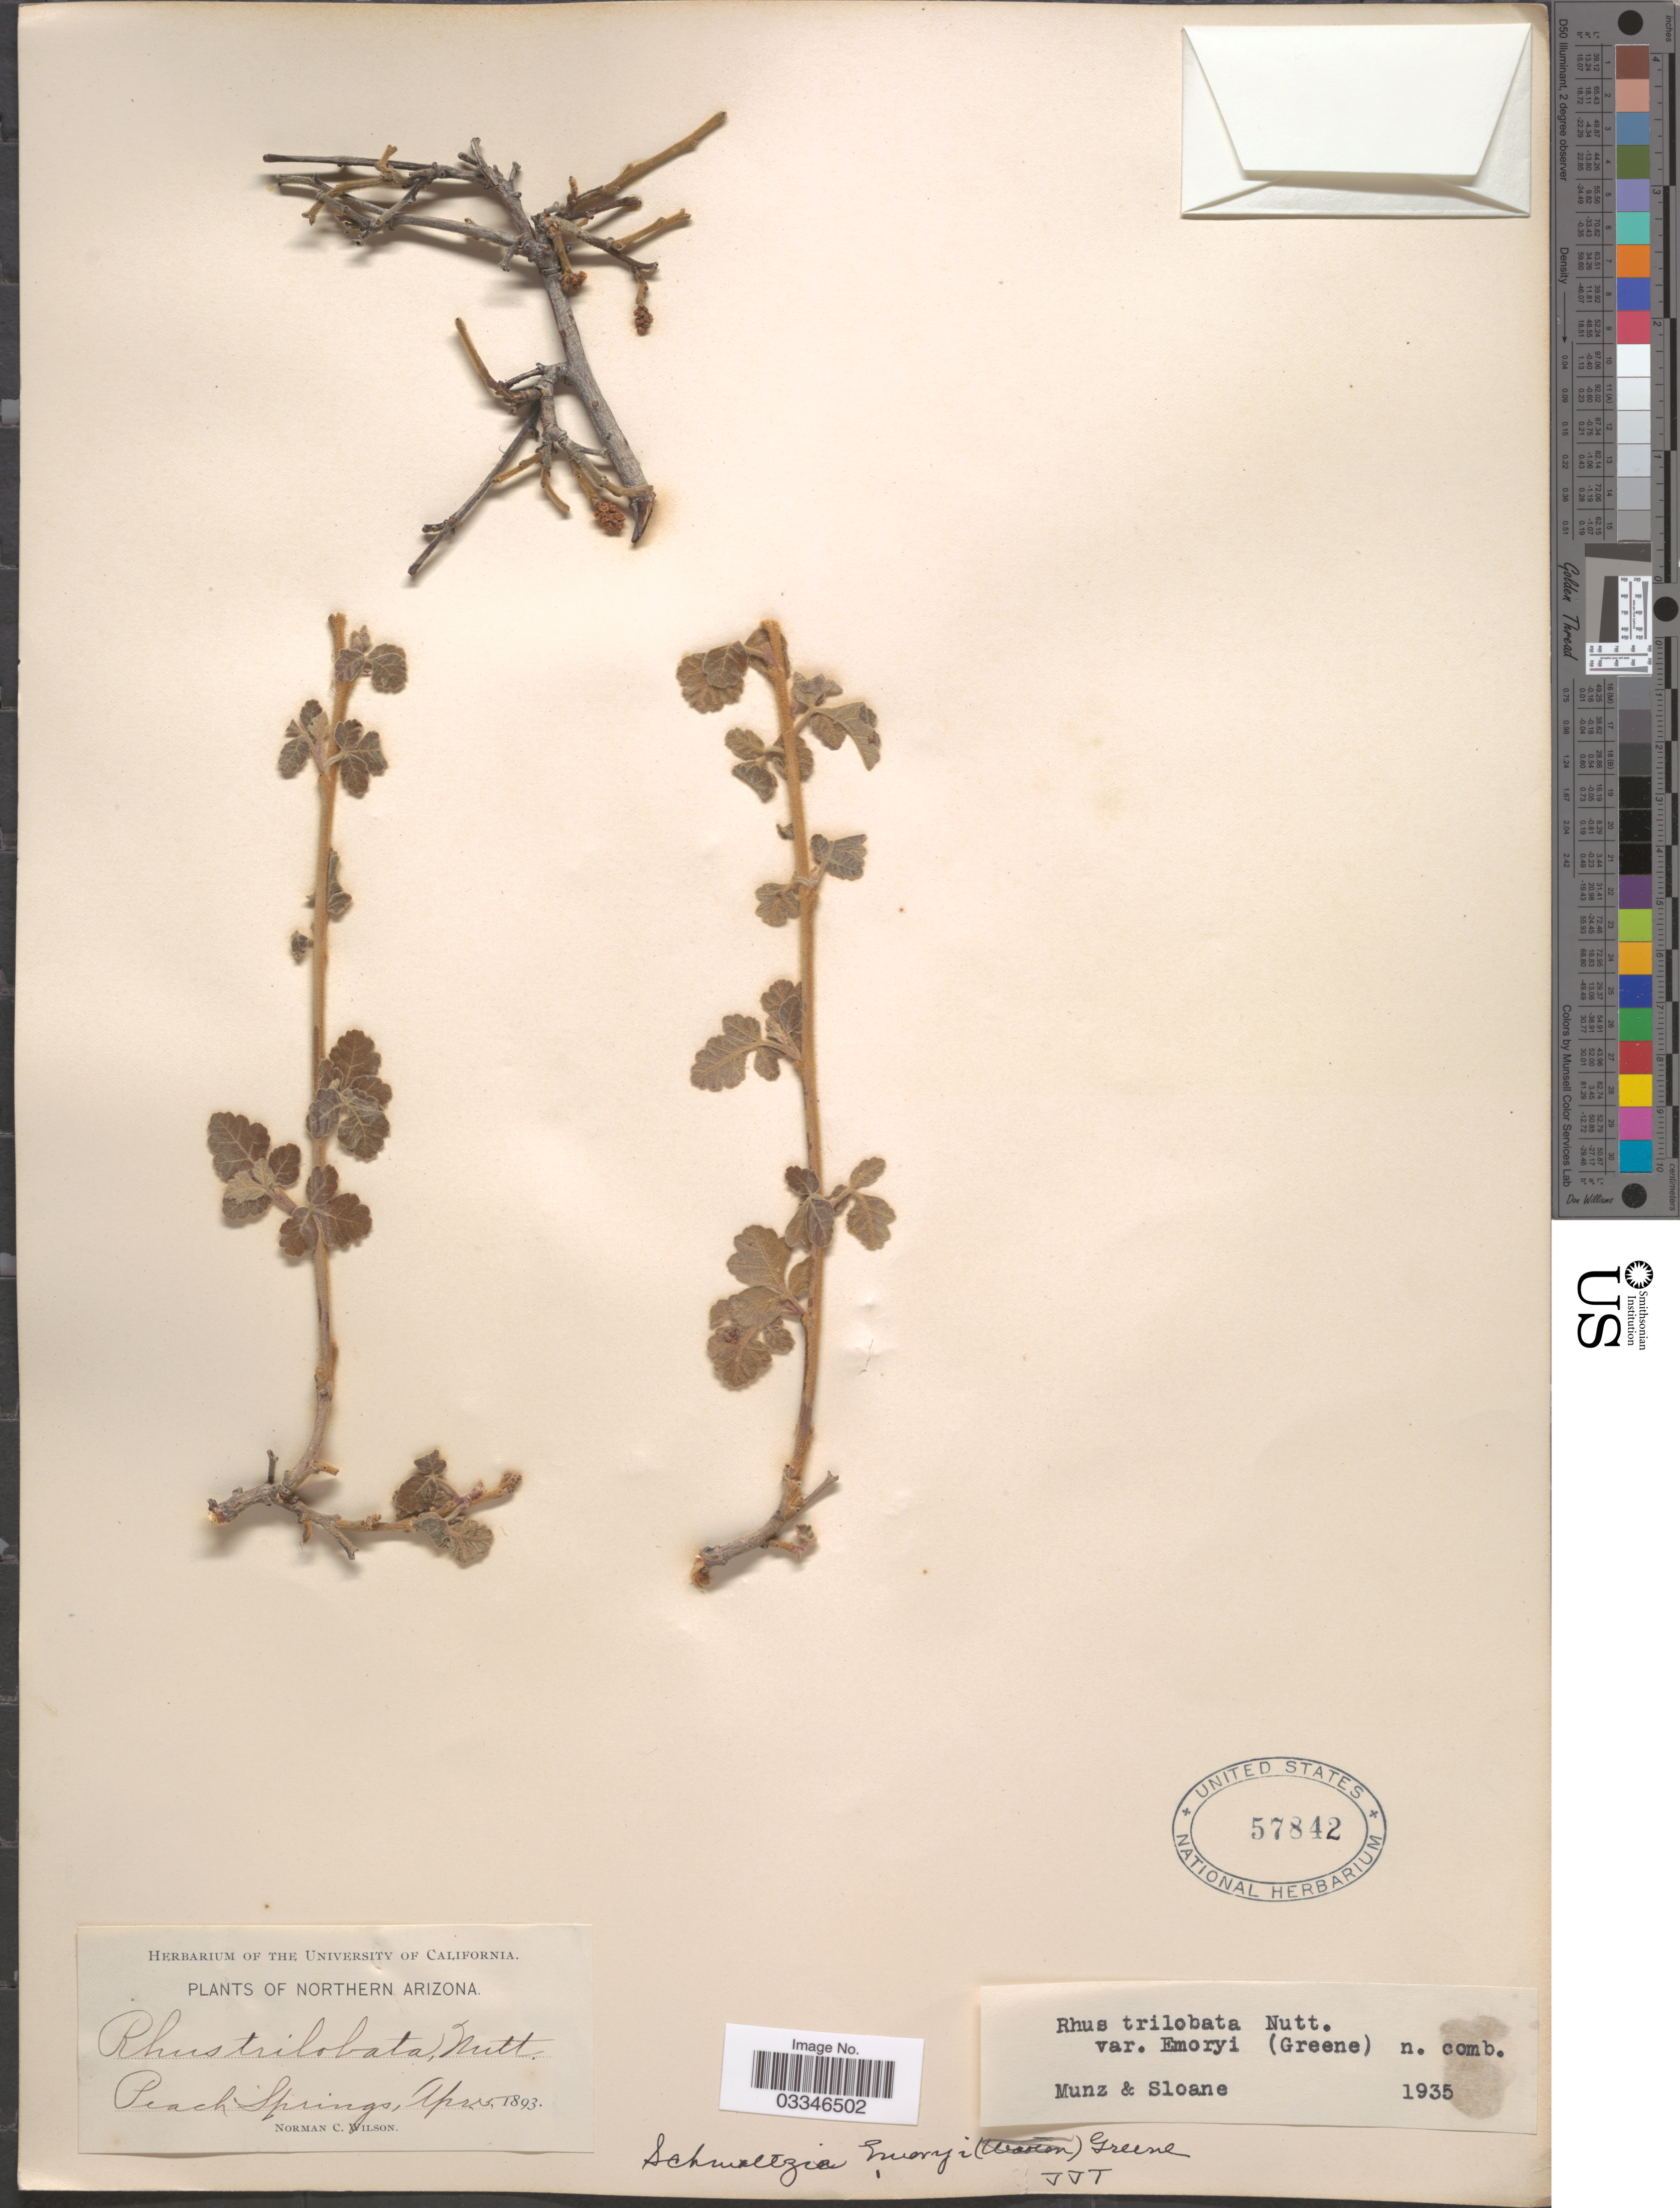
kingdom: Plantae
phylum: Tracheophyta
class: Magnoliopsida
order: Sapindales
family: Anacardiaceae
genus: Rhus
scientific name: Rhus trilobata var. pilosissima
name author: Engl.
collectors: N. C. Wilson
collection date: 1893-04-05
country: United States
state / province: Arizona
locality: Northern Arizona, Peach Springs.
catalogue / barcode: US 57842